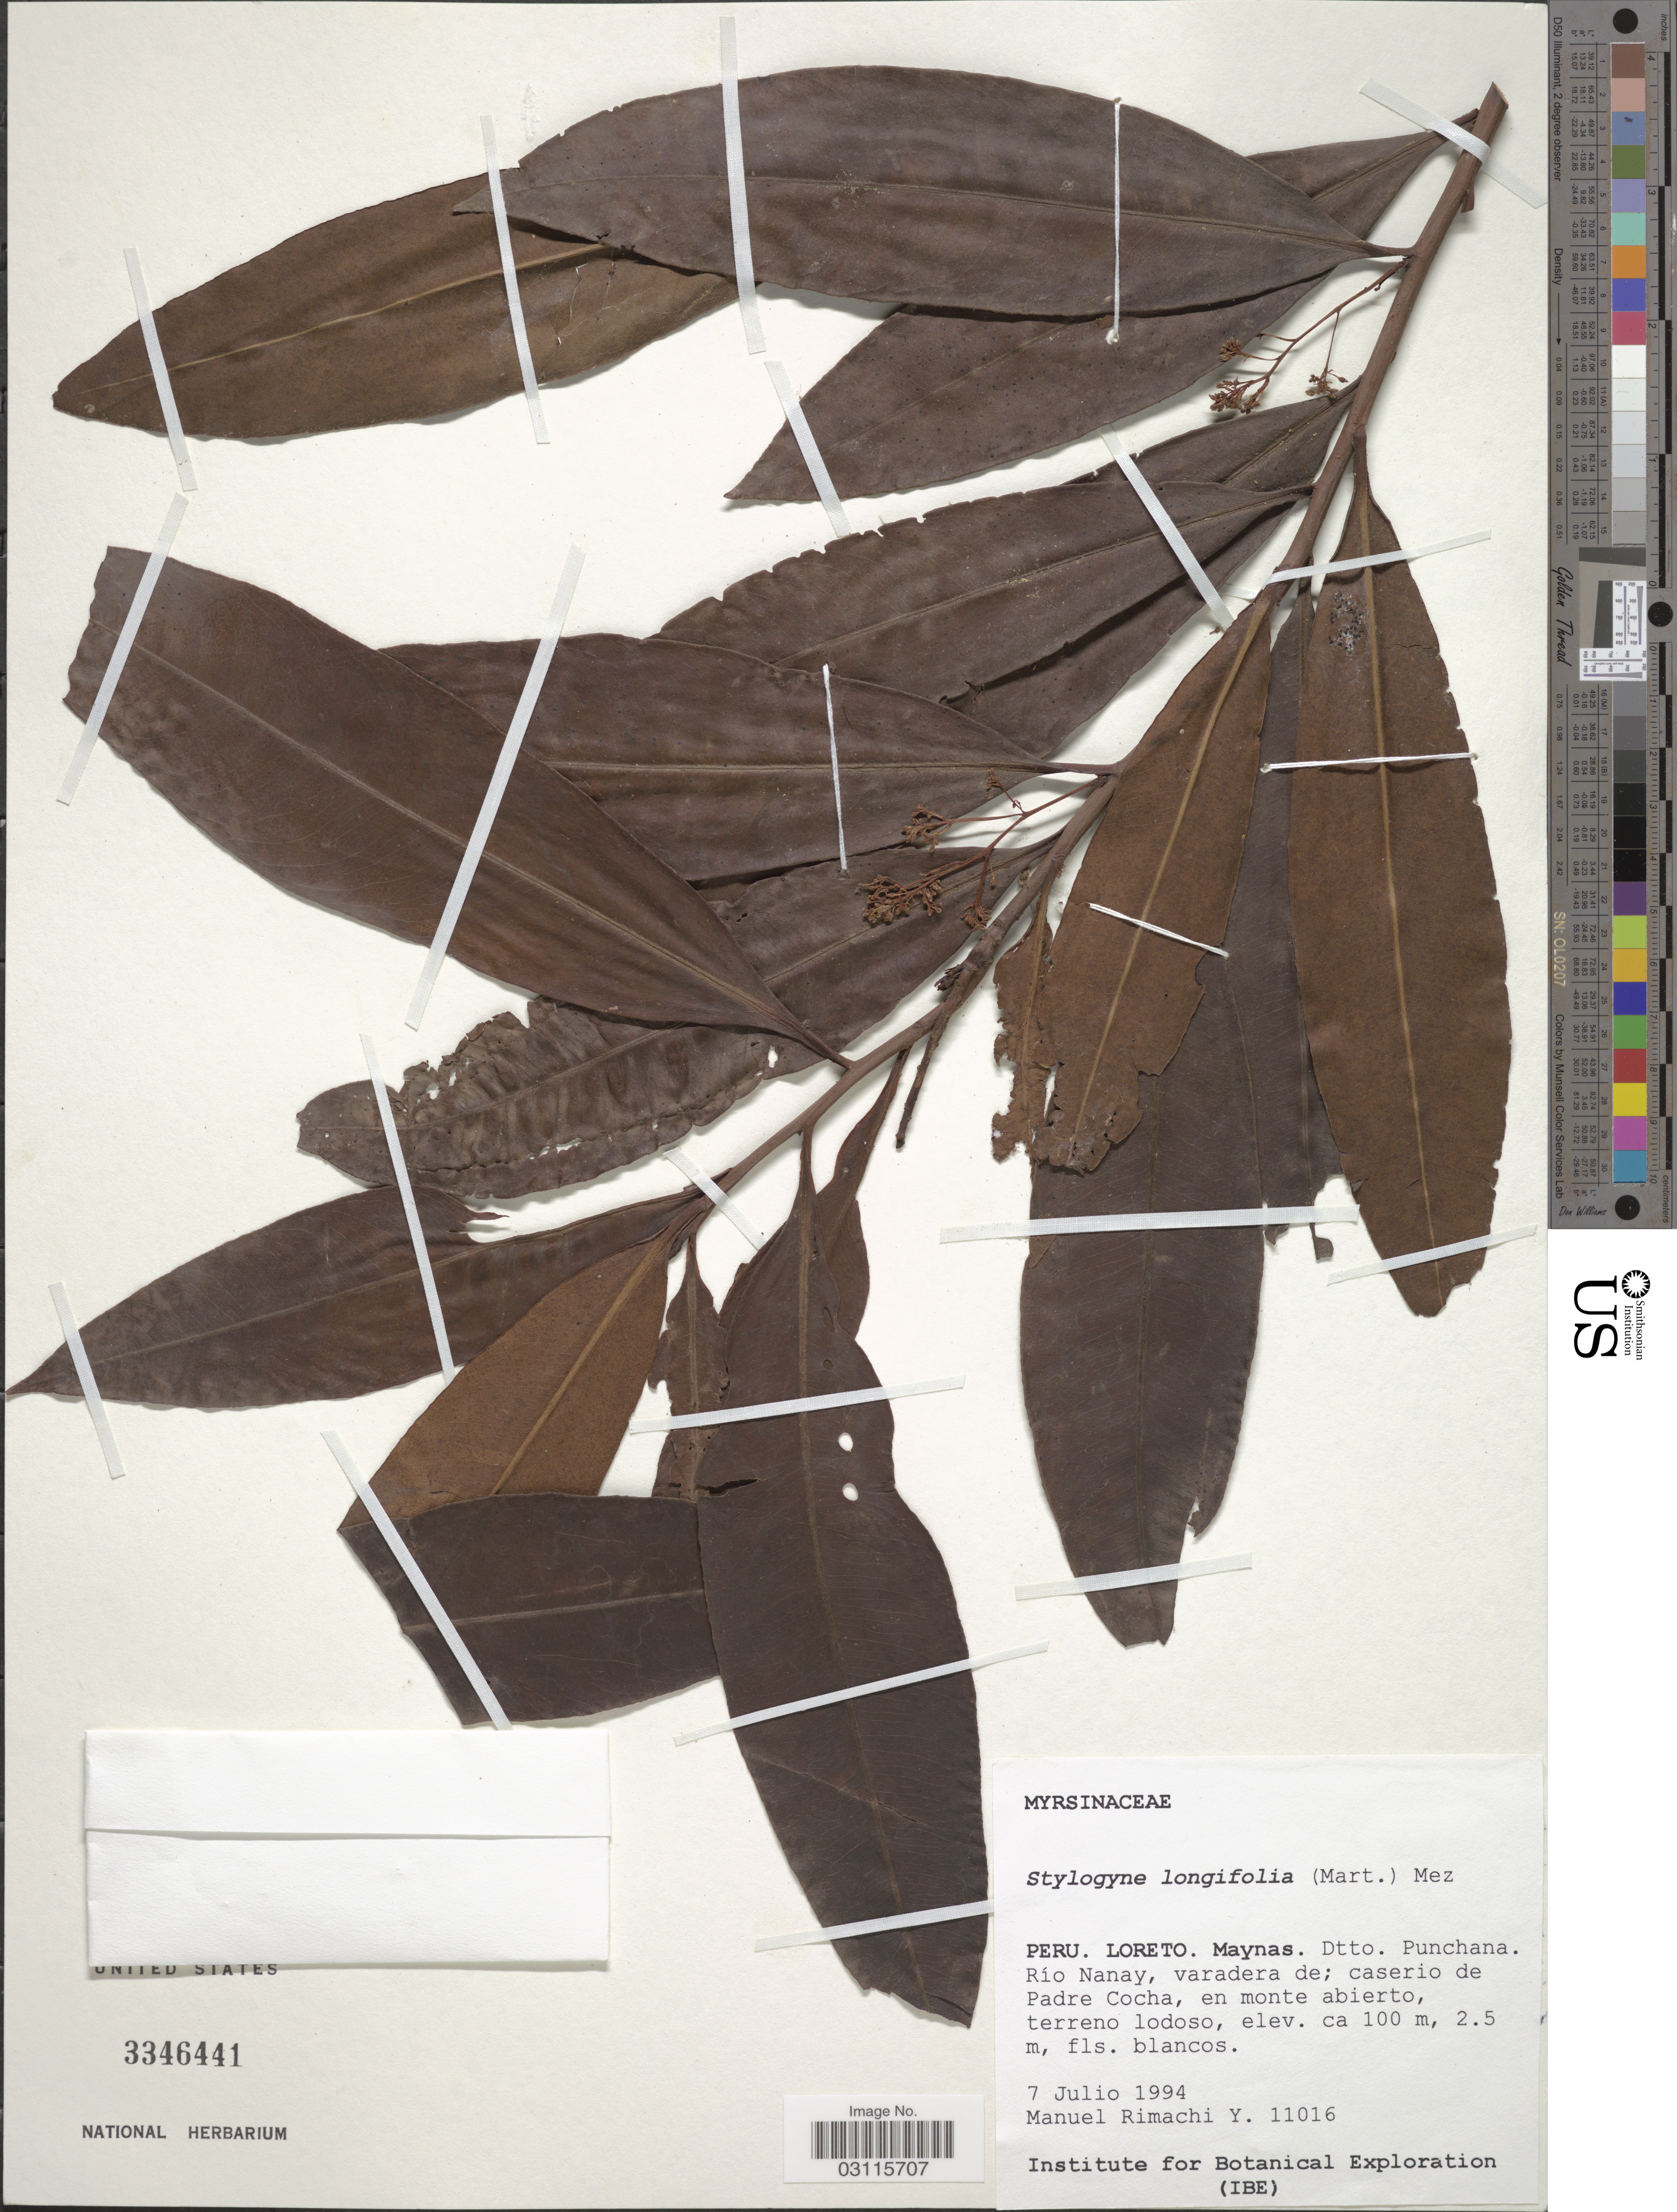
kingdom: Plantae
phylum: Tracheophyta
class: Magnoliopsida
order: Ericales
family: Primulaceae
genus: Stylogyne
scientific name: Stylogyne longifolia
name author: Mez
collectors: M. Rimachi Y.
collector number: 11016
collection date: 1994-07-07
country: Peru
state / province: Loreto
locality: Maynas. Dtto. Punchana. Río Nanay, varadera de; caserio de Padre Cocha, en monte abierto.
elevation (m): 100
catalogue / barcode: US 3346441